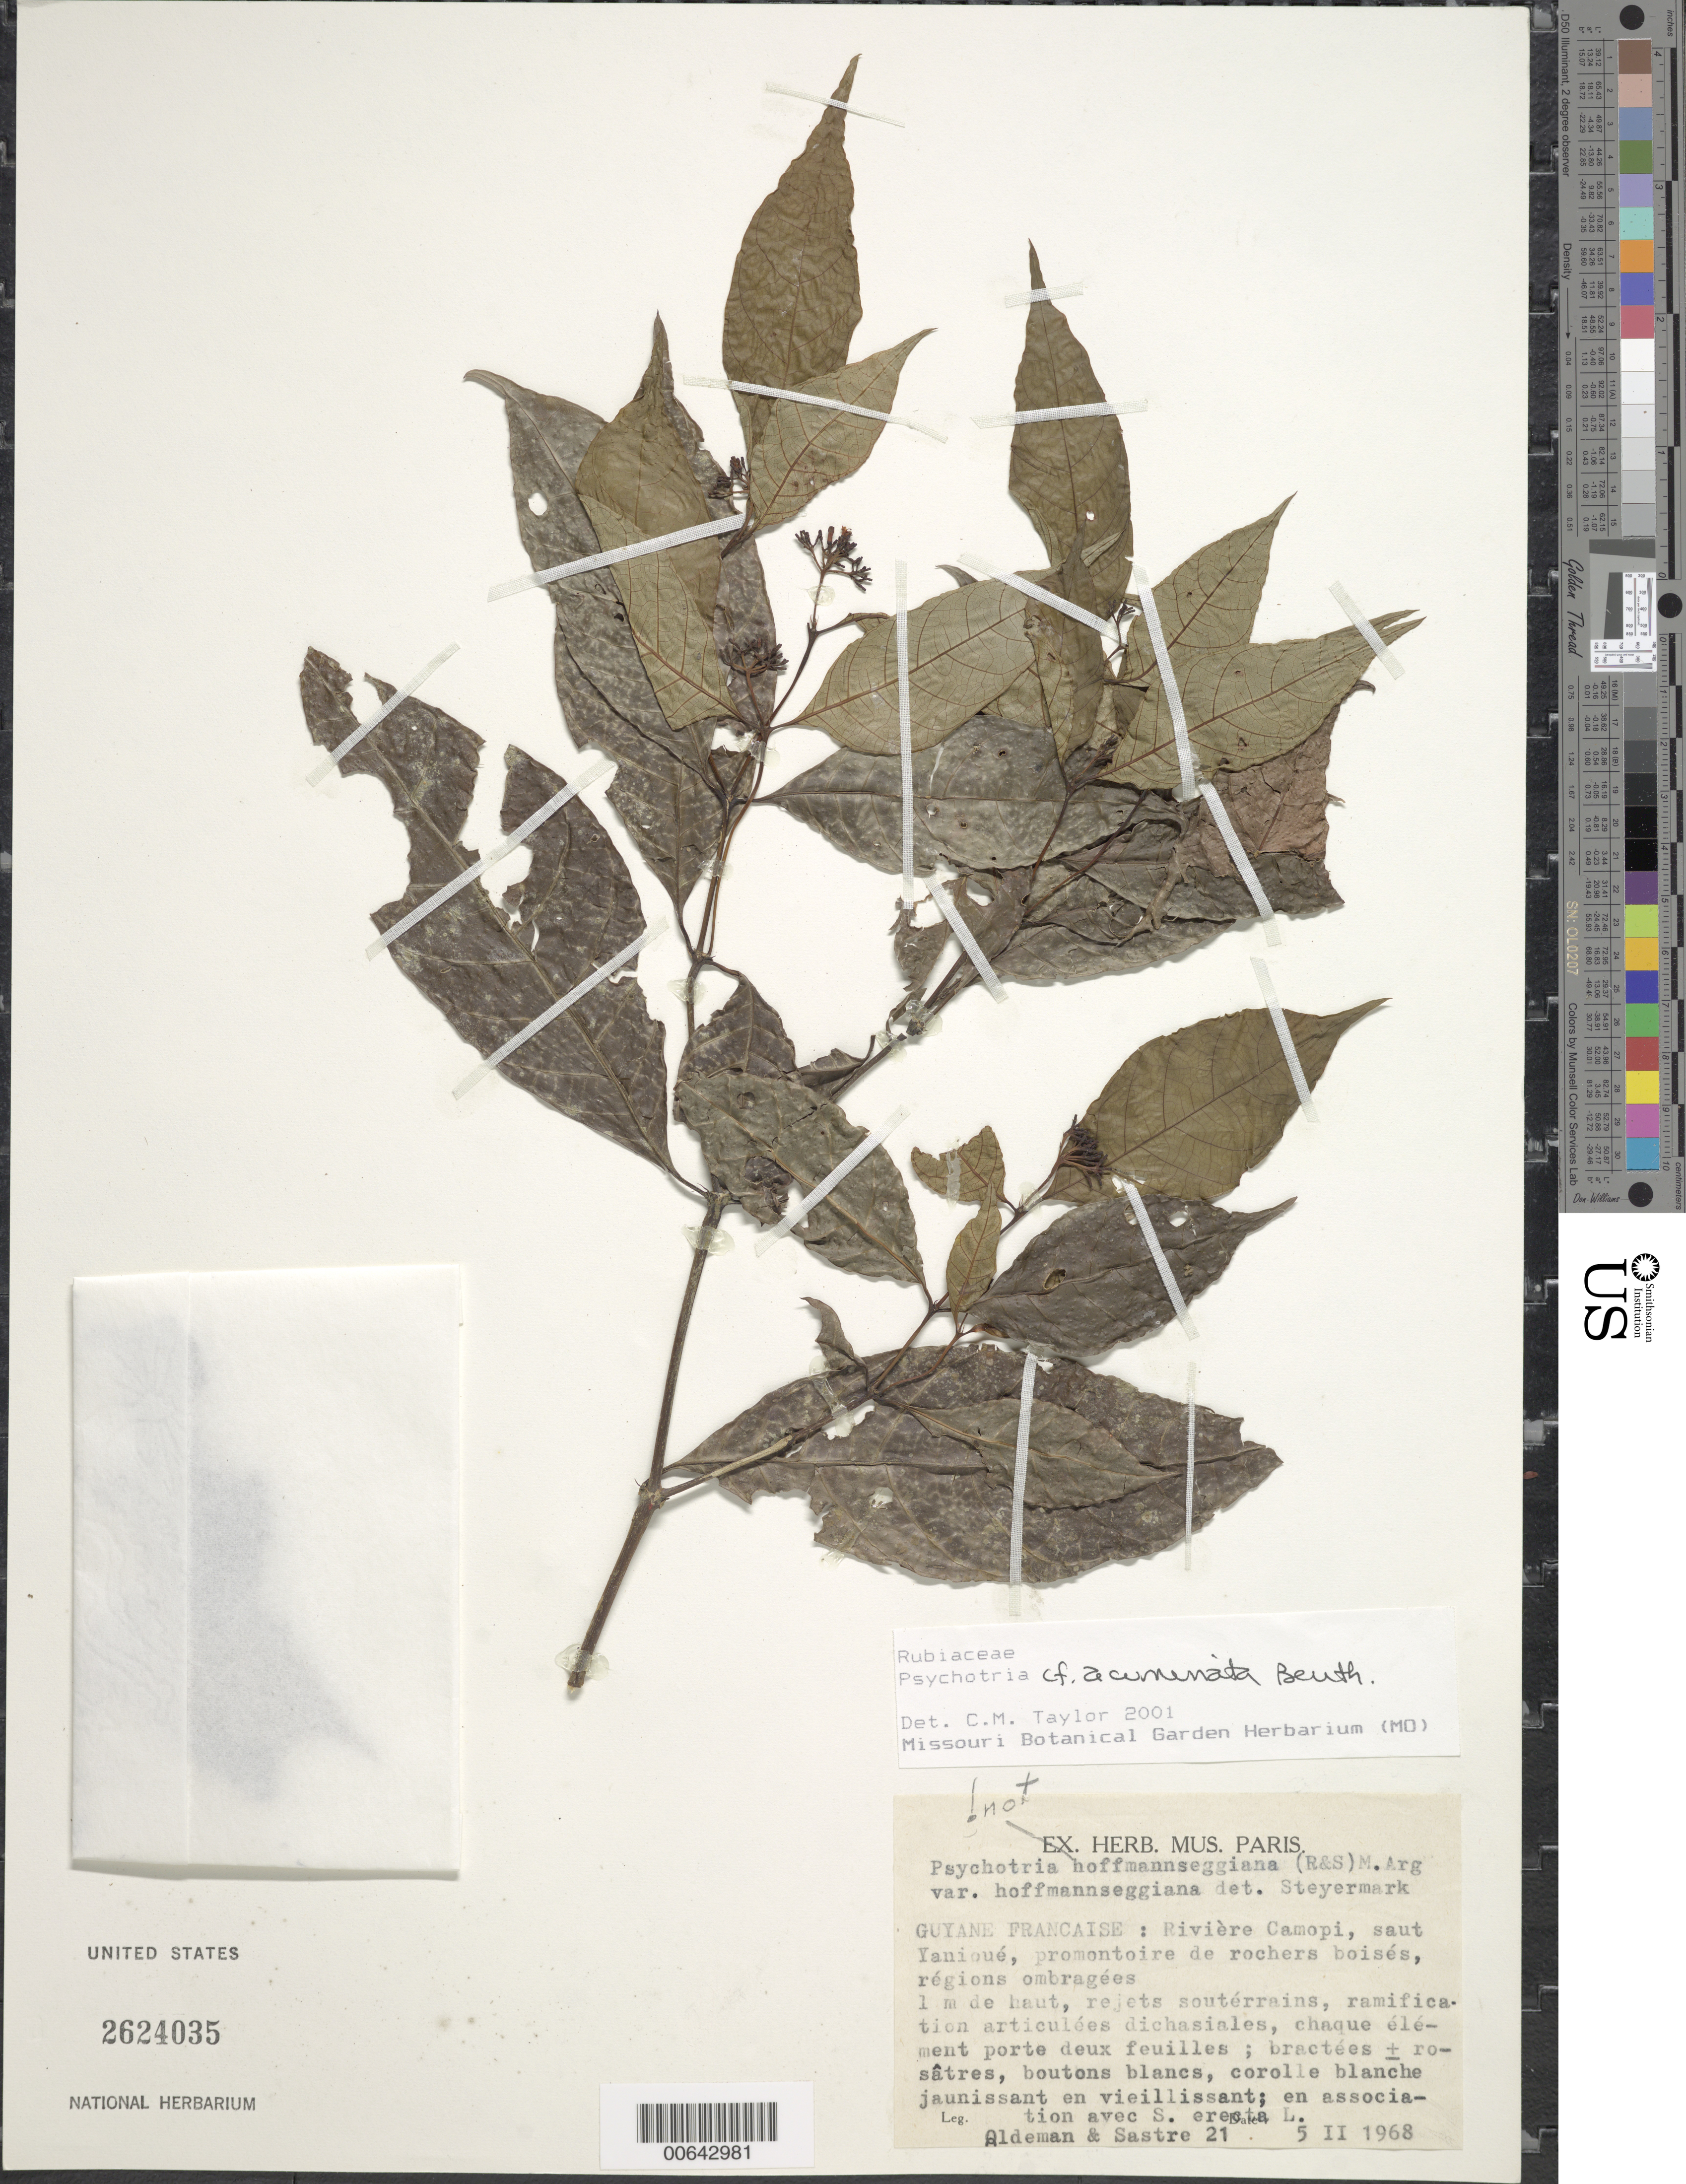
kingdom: Plantae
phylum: Tracheophyta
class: Magnoliopsida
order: Gentianales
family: Rubiaceae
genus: Palicourea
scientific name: Palicourea acuminata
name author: (Benth.) Borhidi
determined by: Kirkbride, J. H., Jr.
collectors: R. Oldeman & C. H. L. Sastre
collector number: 21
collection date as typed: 5-Feb-68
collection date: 1968-02-05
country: French Guiana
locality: Camopi R., Saut Yanioué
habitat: Shaded areas; on wooded rocky promontory; in association with S. erecta L.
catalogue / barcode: US 2624035